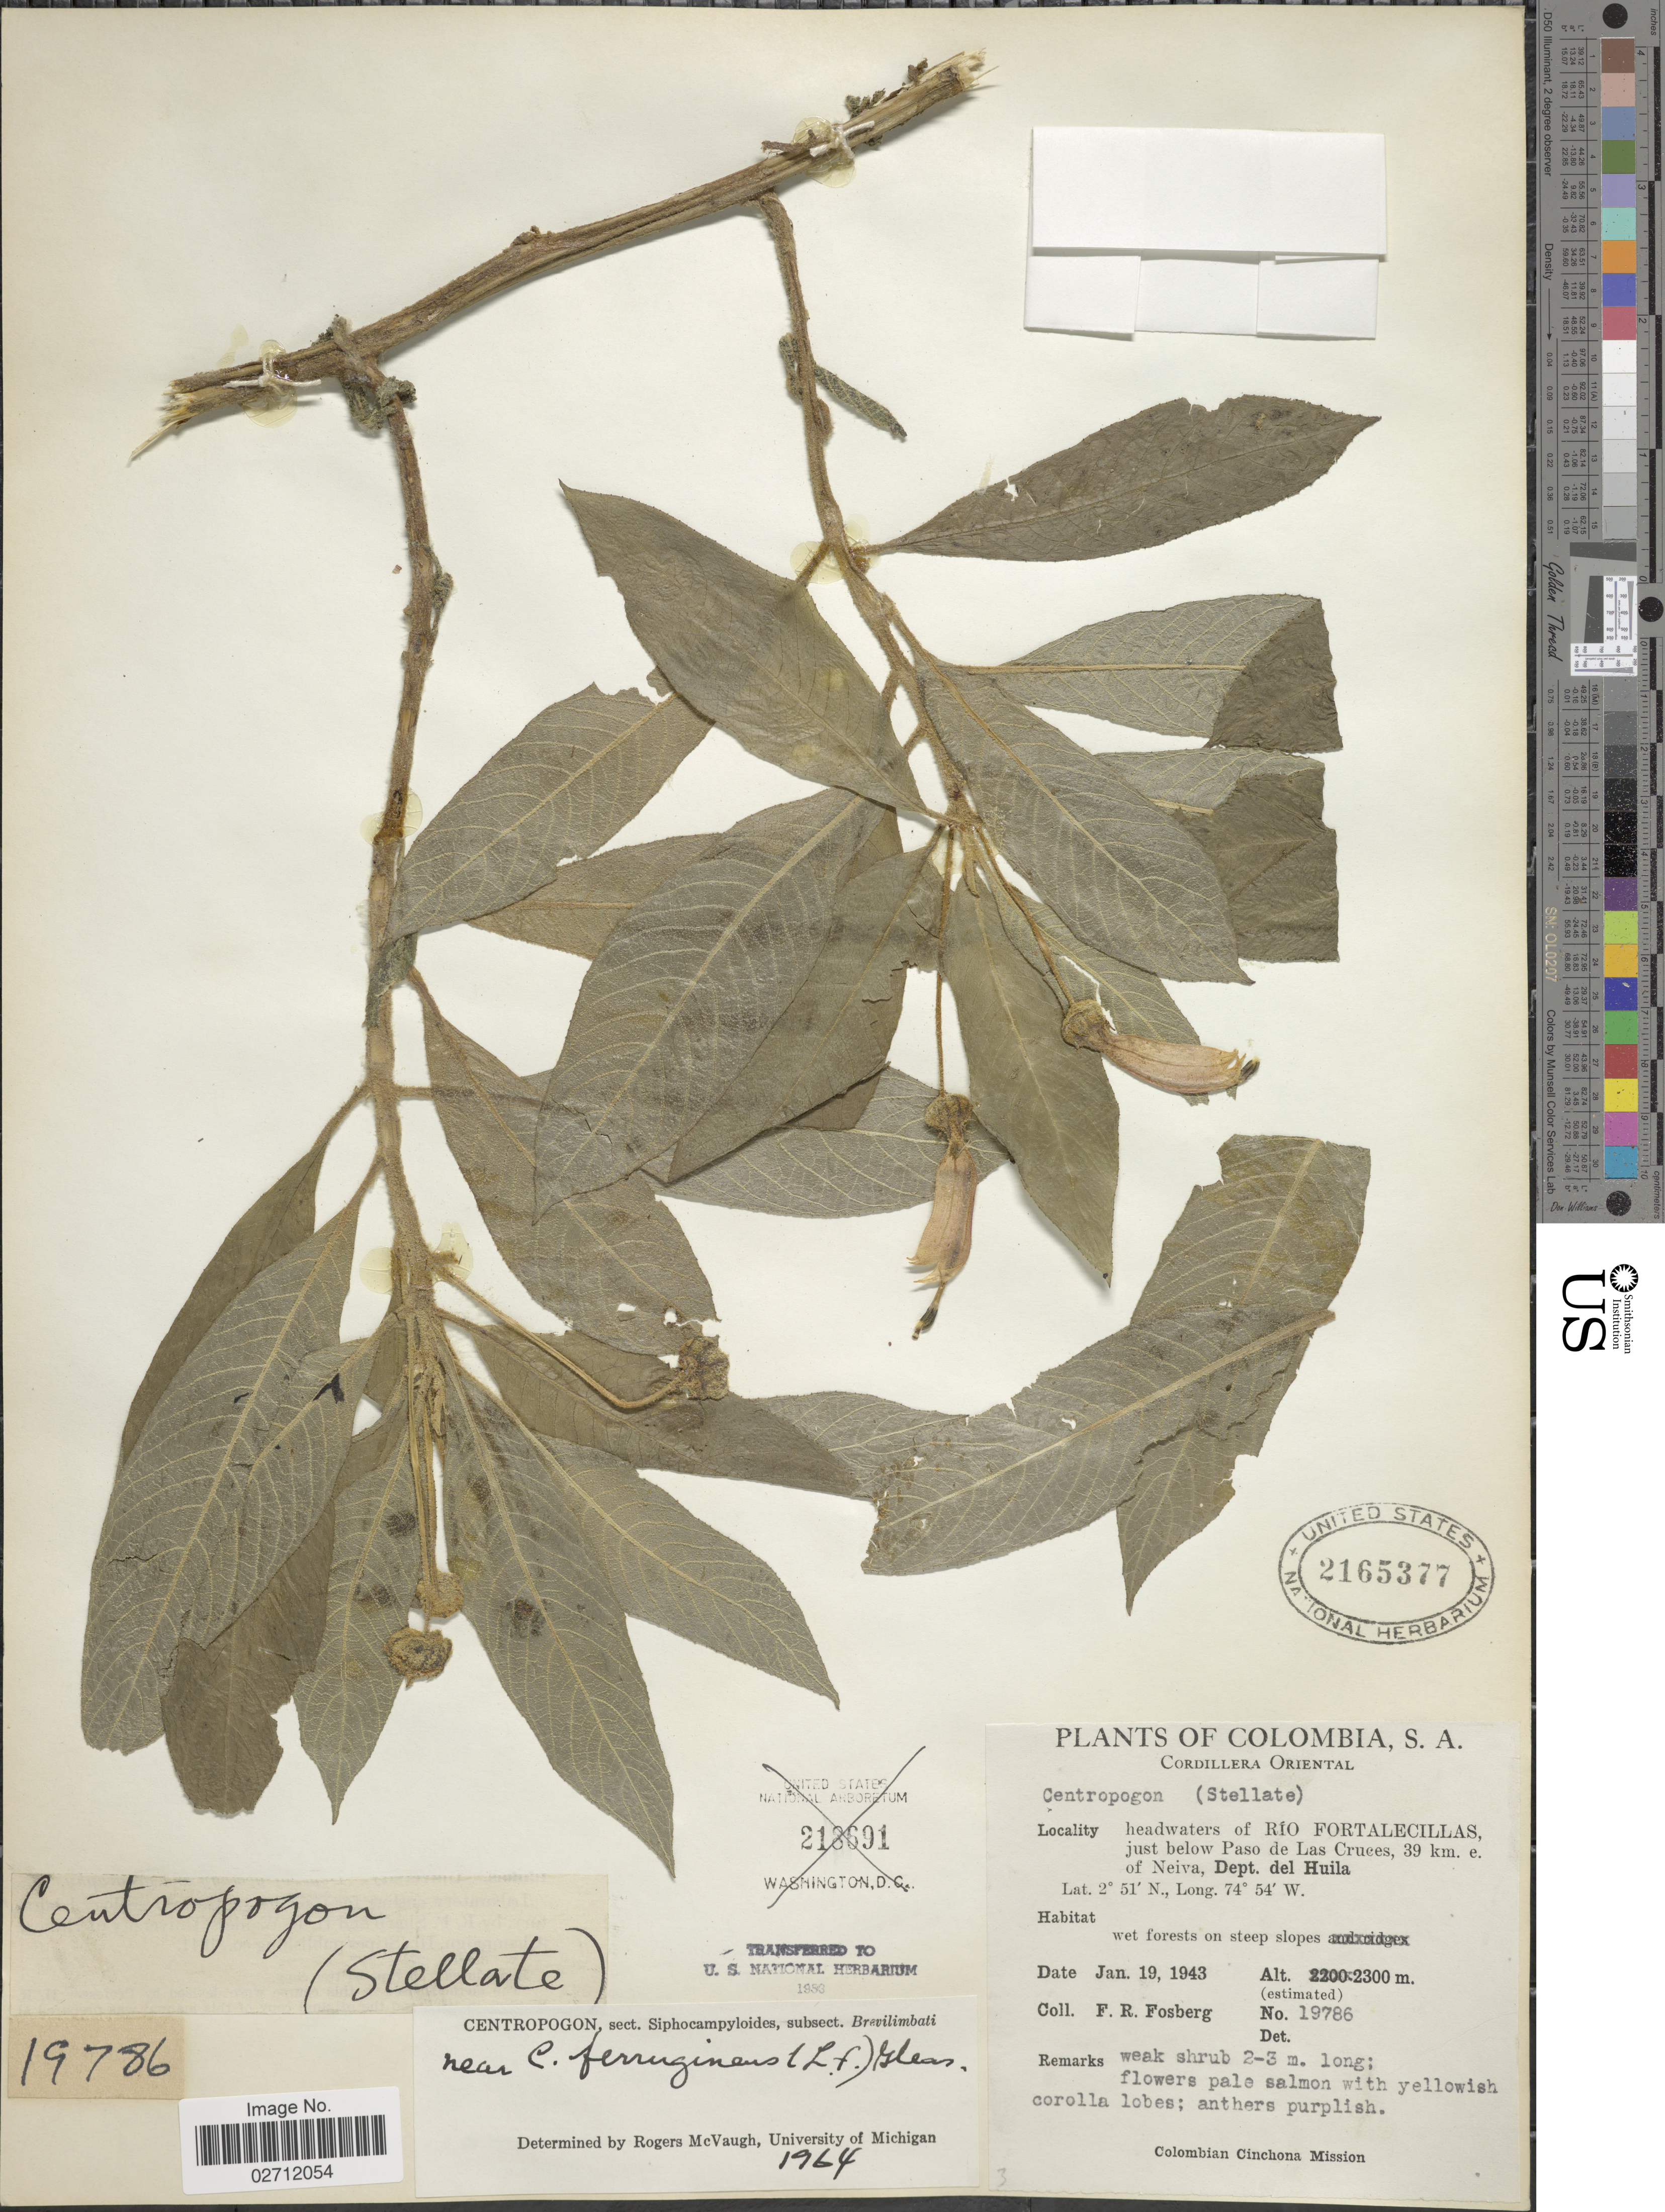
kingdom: Plantae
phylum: Tracheophyta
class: Magnoliopsida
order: Asterales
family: Campanulaceae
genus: Centropogon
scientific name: Centropogon ferrugineus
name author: (L. f.) Gleason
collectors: F. R. Fosberg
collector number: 19786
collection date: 1943-01-19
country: Colombia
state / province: Huila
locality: Cordillera Central, headwaters of Rio Fortalecillas, just below Paso de Las Cruces, 39 km. e. of Neiva, on steep slopes.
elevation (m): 2300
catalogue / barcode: US 2165377